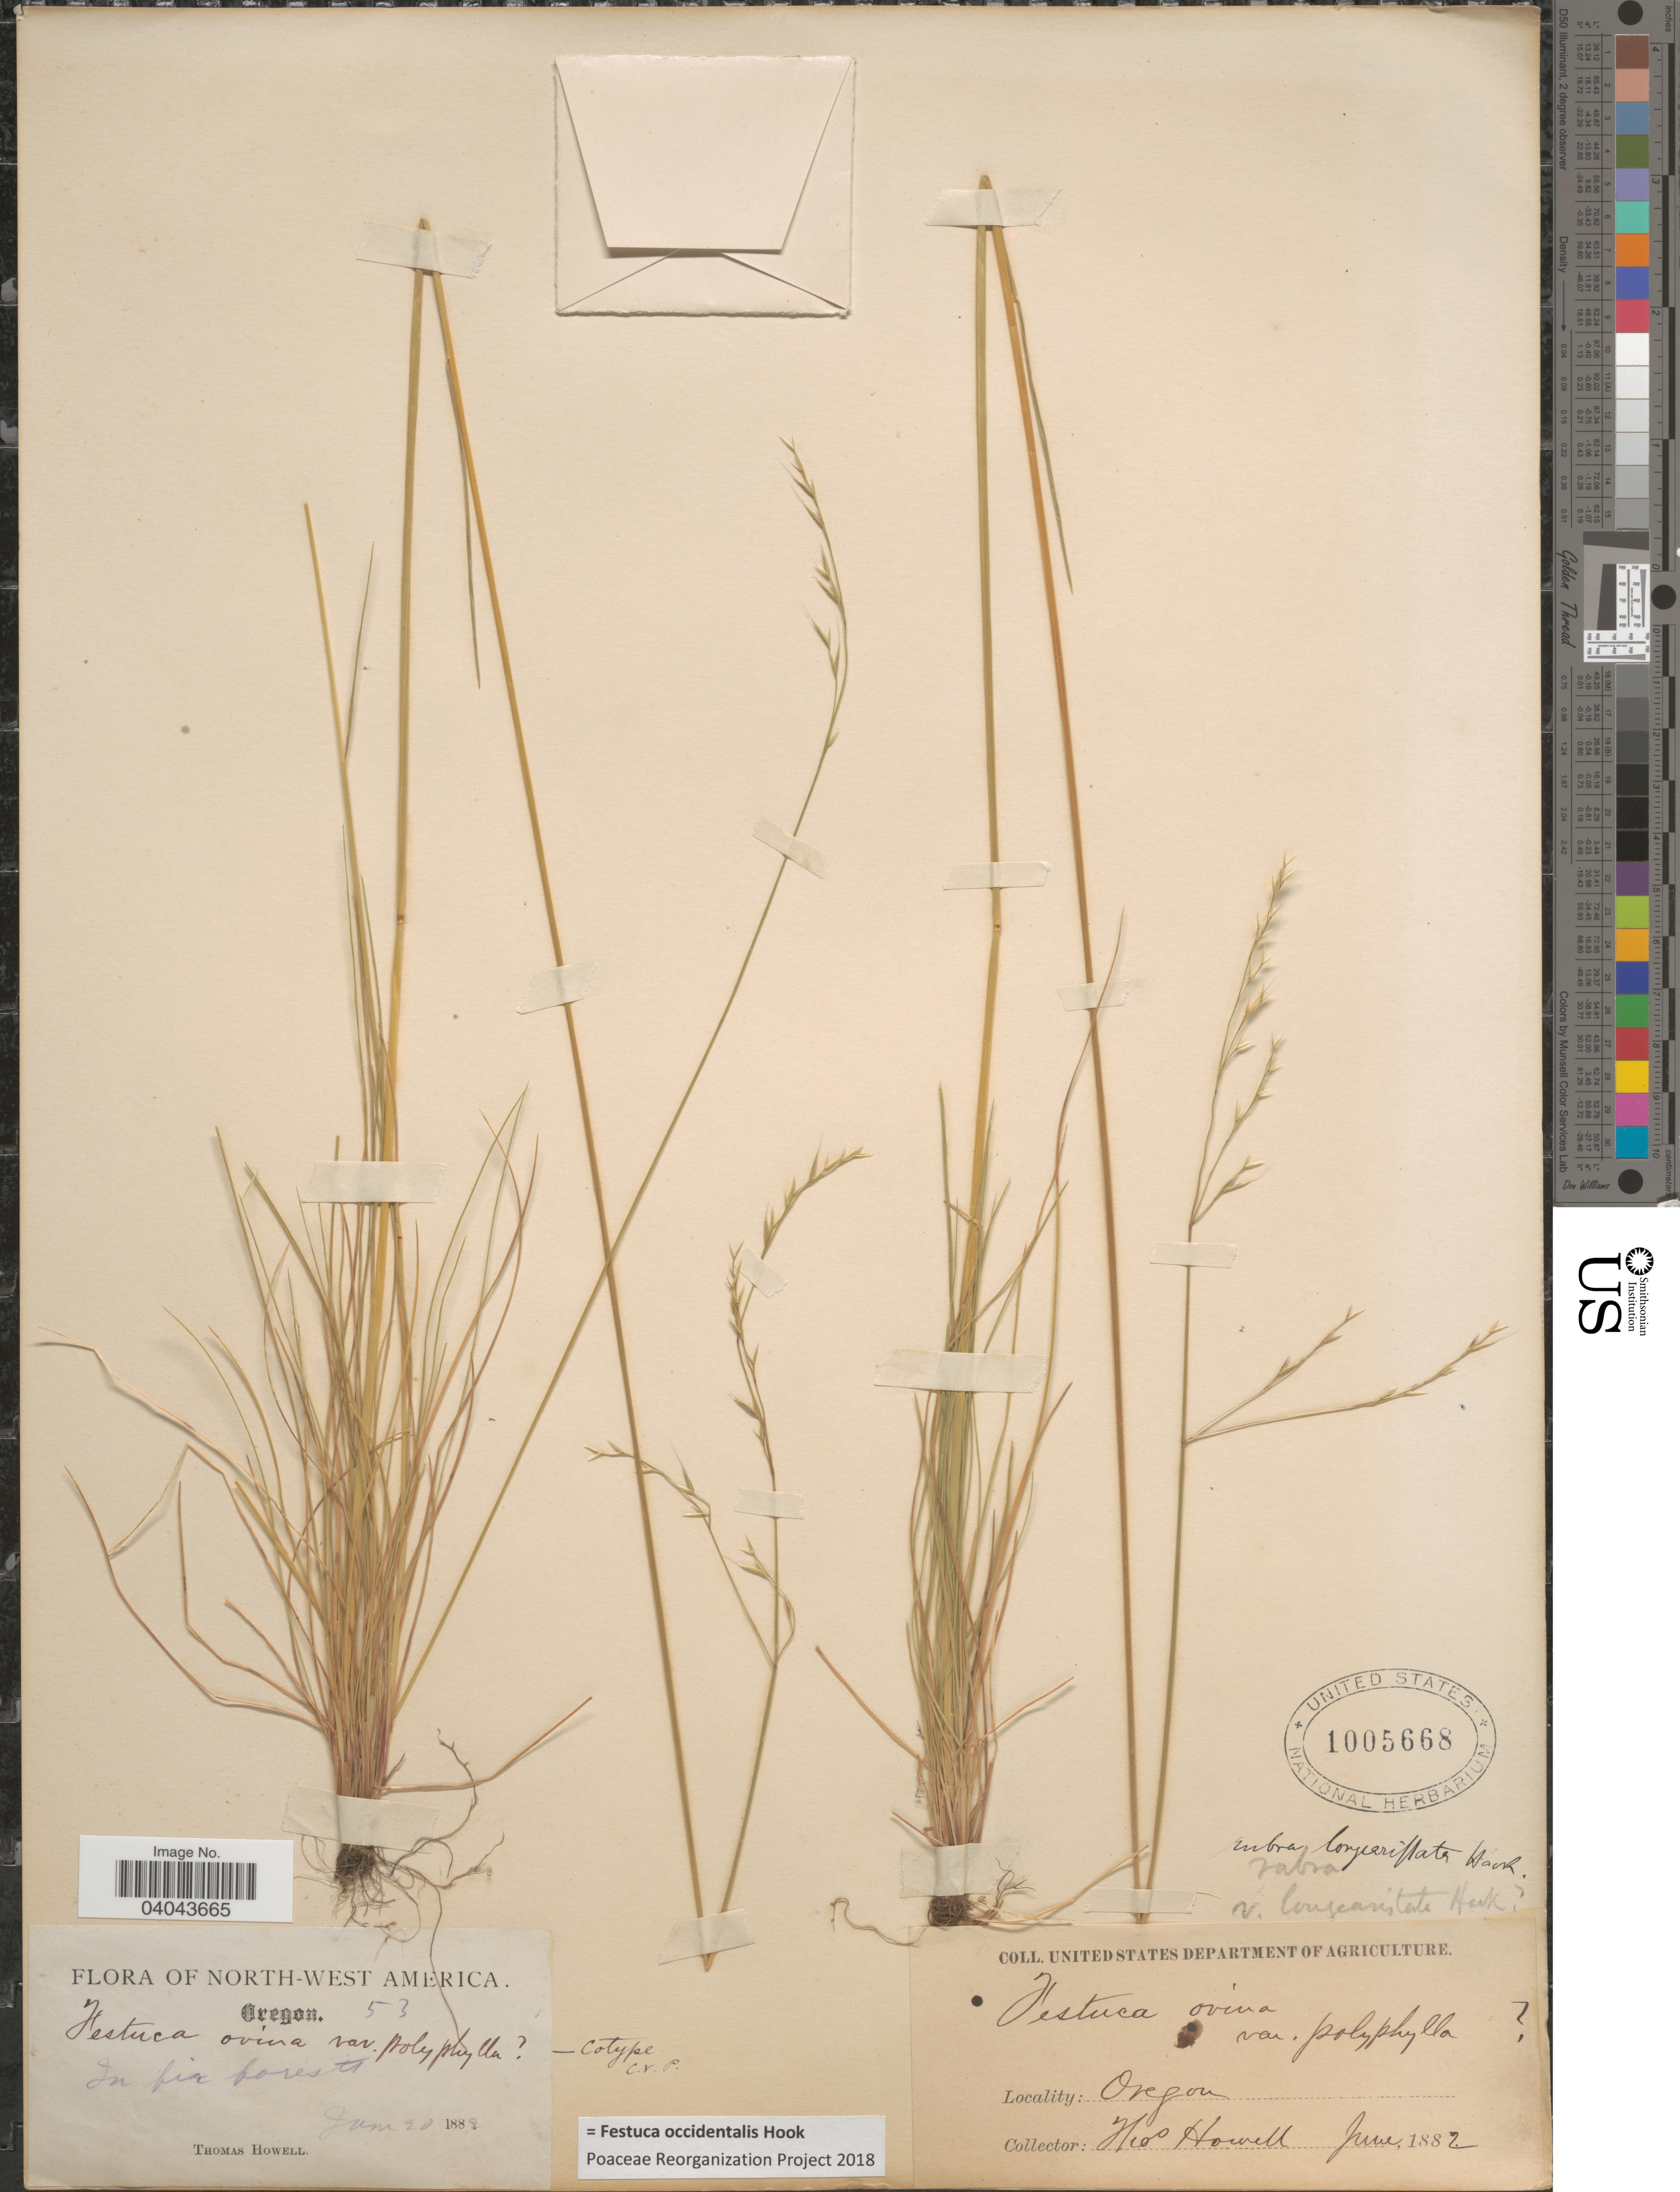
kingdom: Plantae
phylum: Tracheophyta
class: Liliopsida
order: Poales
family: Poaceae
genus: Festuca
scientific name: Festuca occidentalis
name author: Hook.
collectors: T. Howell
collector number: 53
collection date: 1882-06-20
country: United States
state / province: Oregon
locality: North-West America.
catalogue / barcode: US 1005668